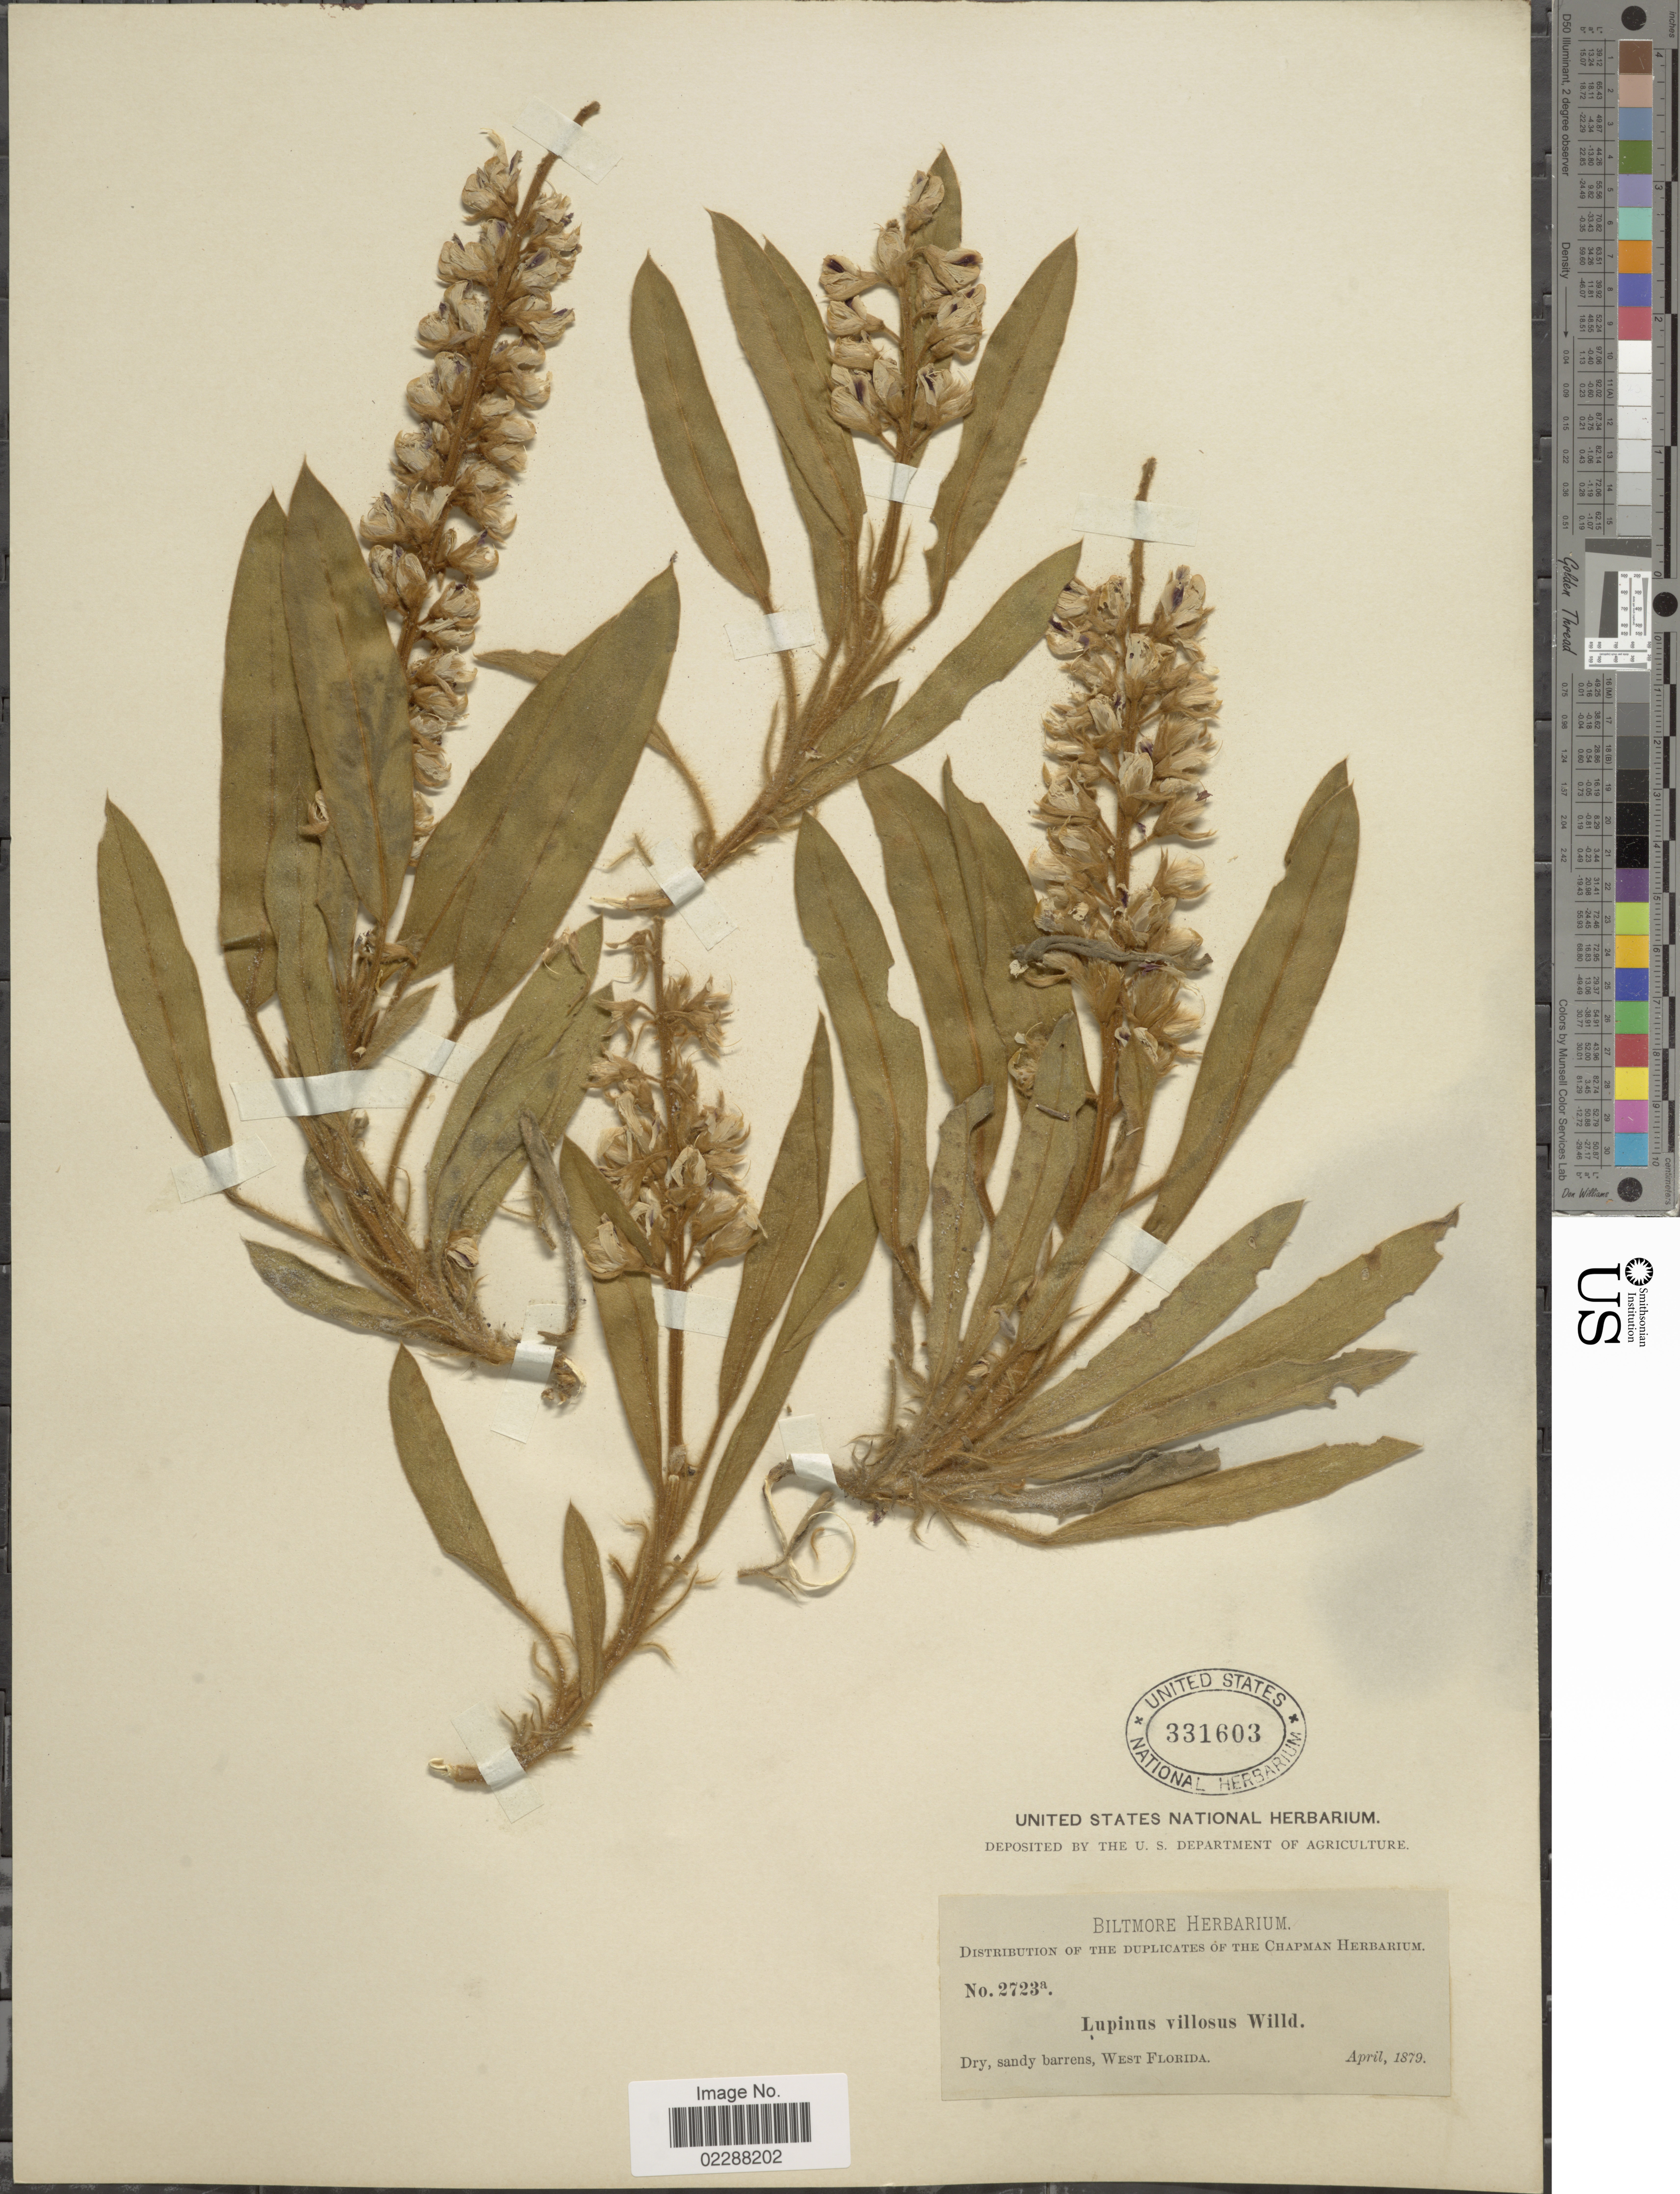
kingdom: Plantae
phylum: Tracheophyta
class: Magnoliopsida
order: Fabales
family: Fabaceae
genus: Lupinus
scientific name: Lupinus villosus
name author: Willd.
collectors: ex herb. Biltmore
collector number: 2723a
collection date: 1879-04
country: United States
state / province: Florida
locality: West Florida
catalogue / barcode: US 331603